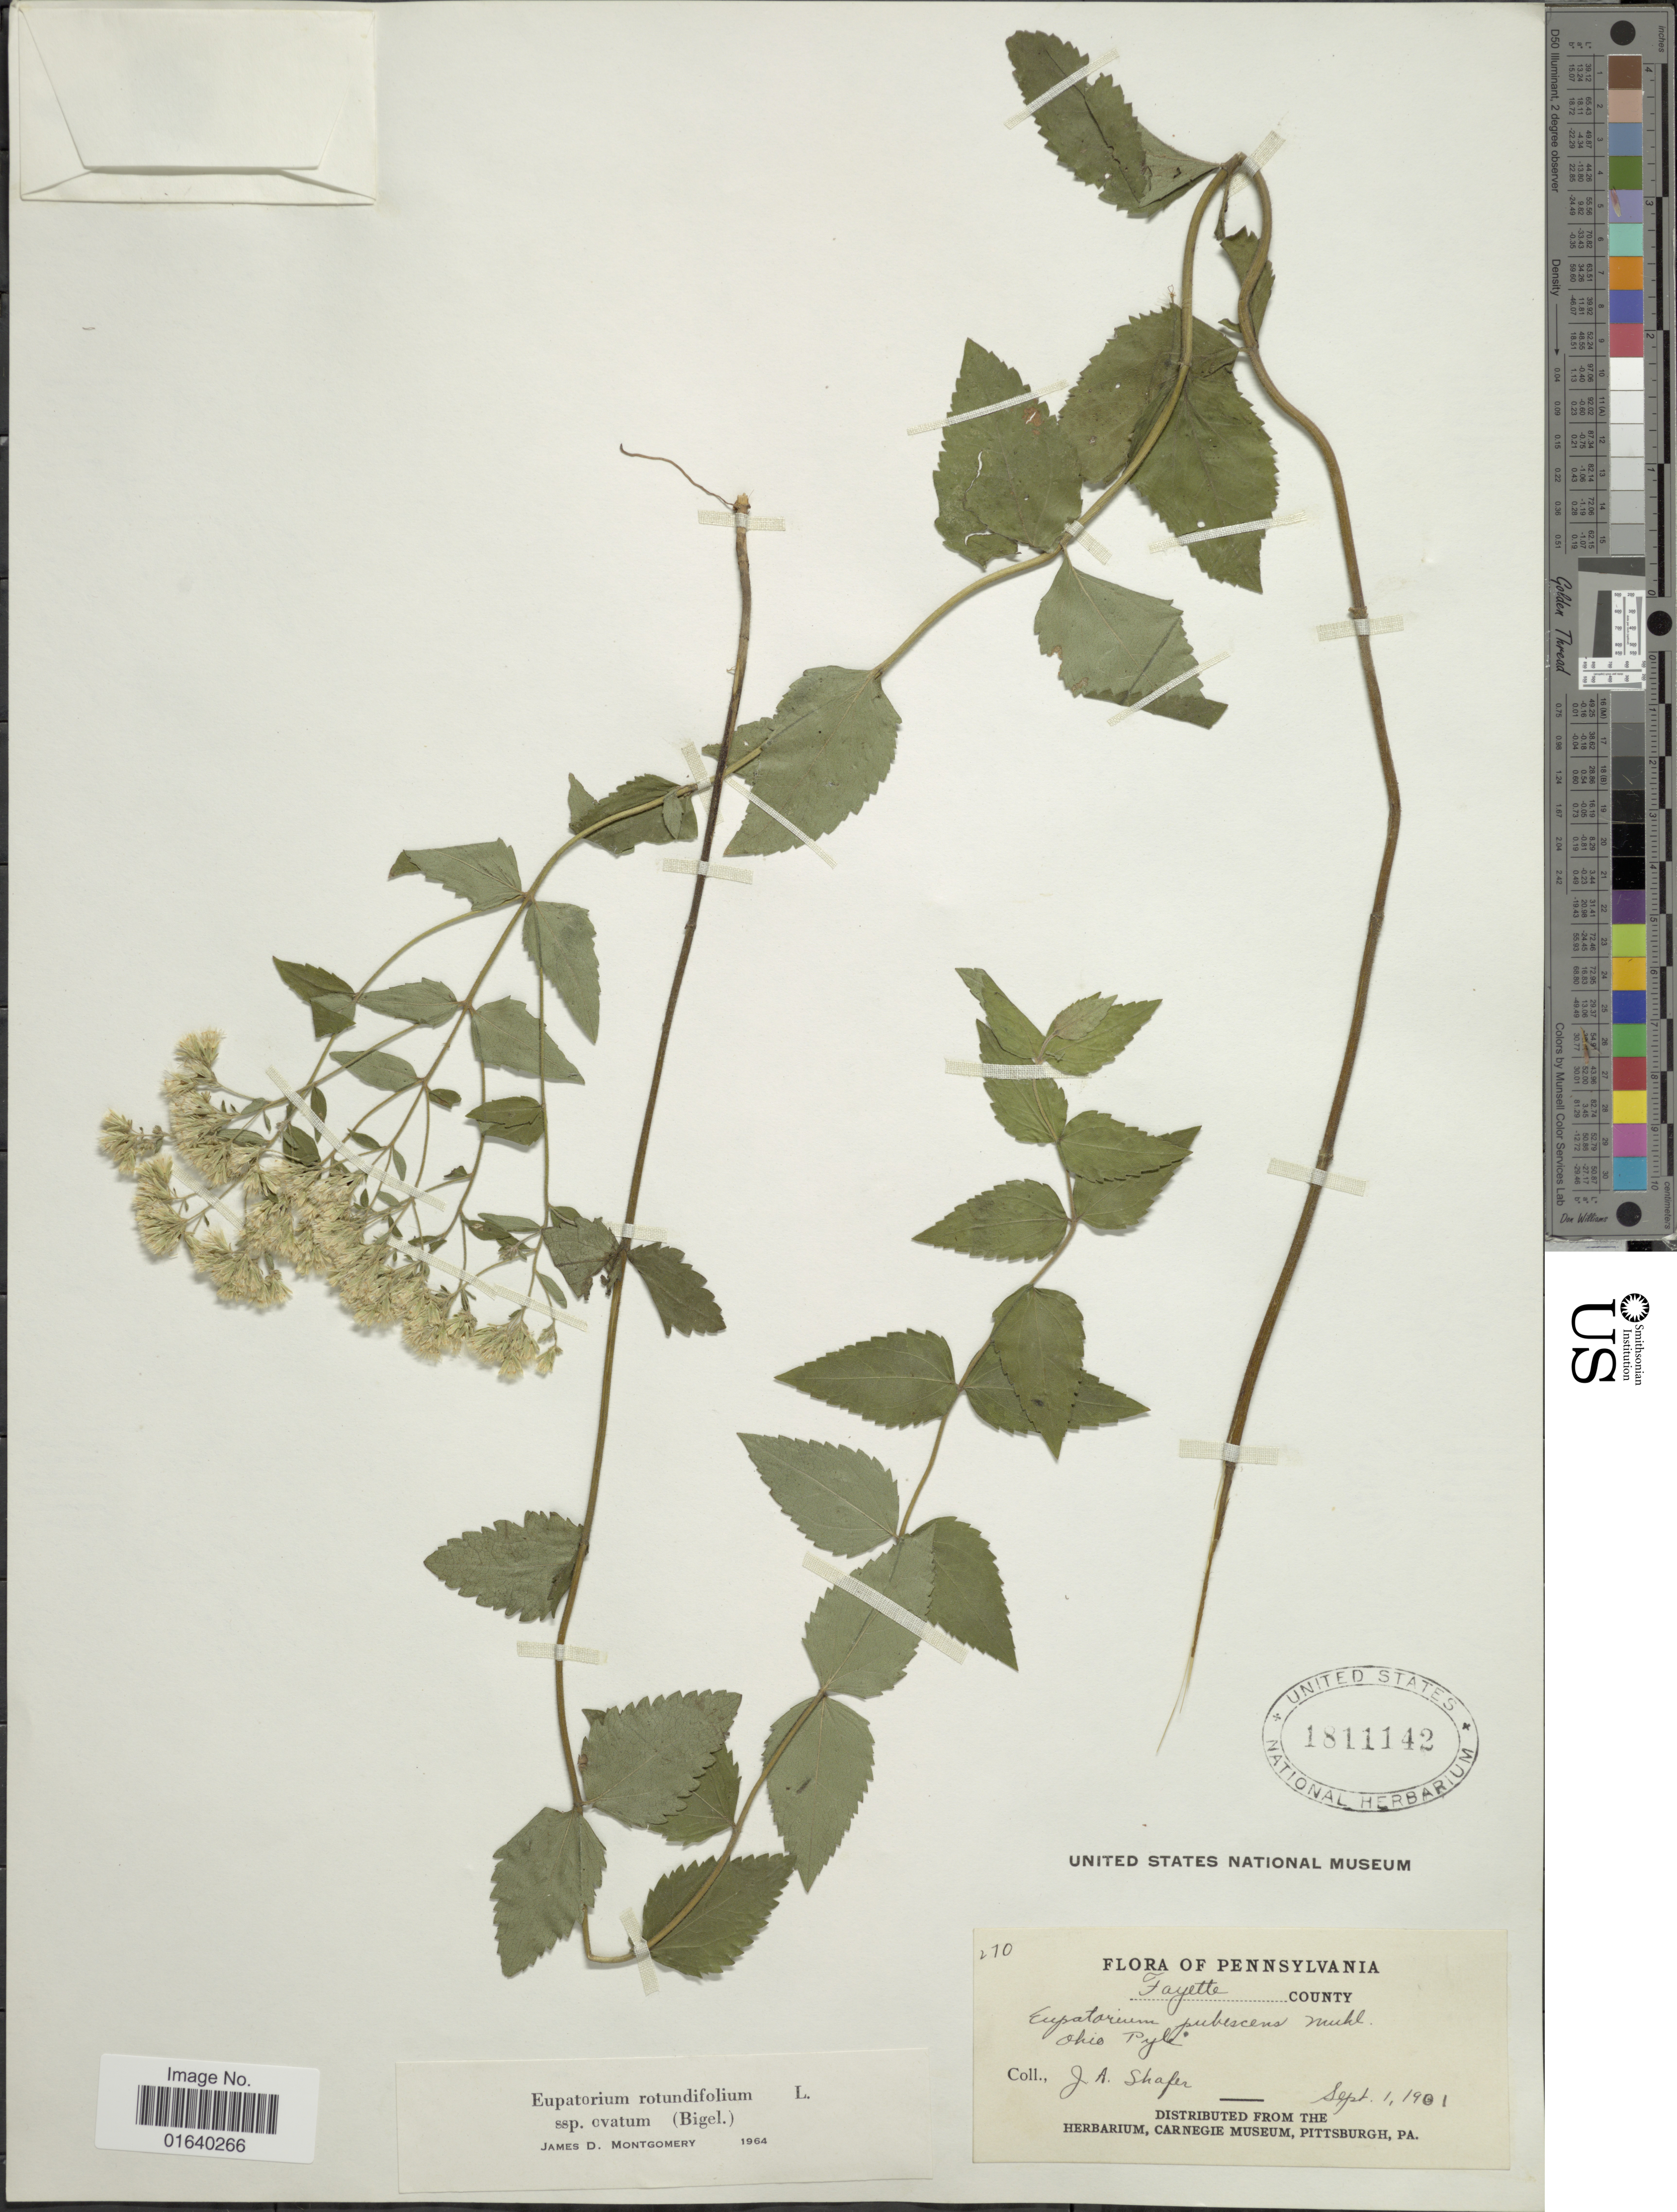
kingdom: Plantae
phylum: Tracheophyta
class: Magnoliopsida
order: Asterales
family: Asteraceae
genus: Eupatorium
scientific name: Eupatorium rotundifolium var. ovatum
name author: (Bigelow) J.D. Montgom. & Fairbrothers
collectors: J. A. Shafer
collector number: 270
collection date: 1901-09-01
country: United States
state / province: Pennsylvania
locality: Fayette County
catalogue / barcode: US 1811142